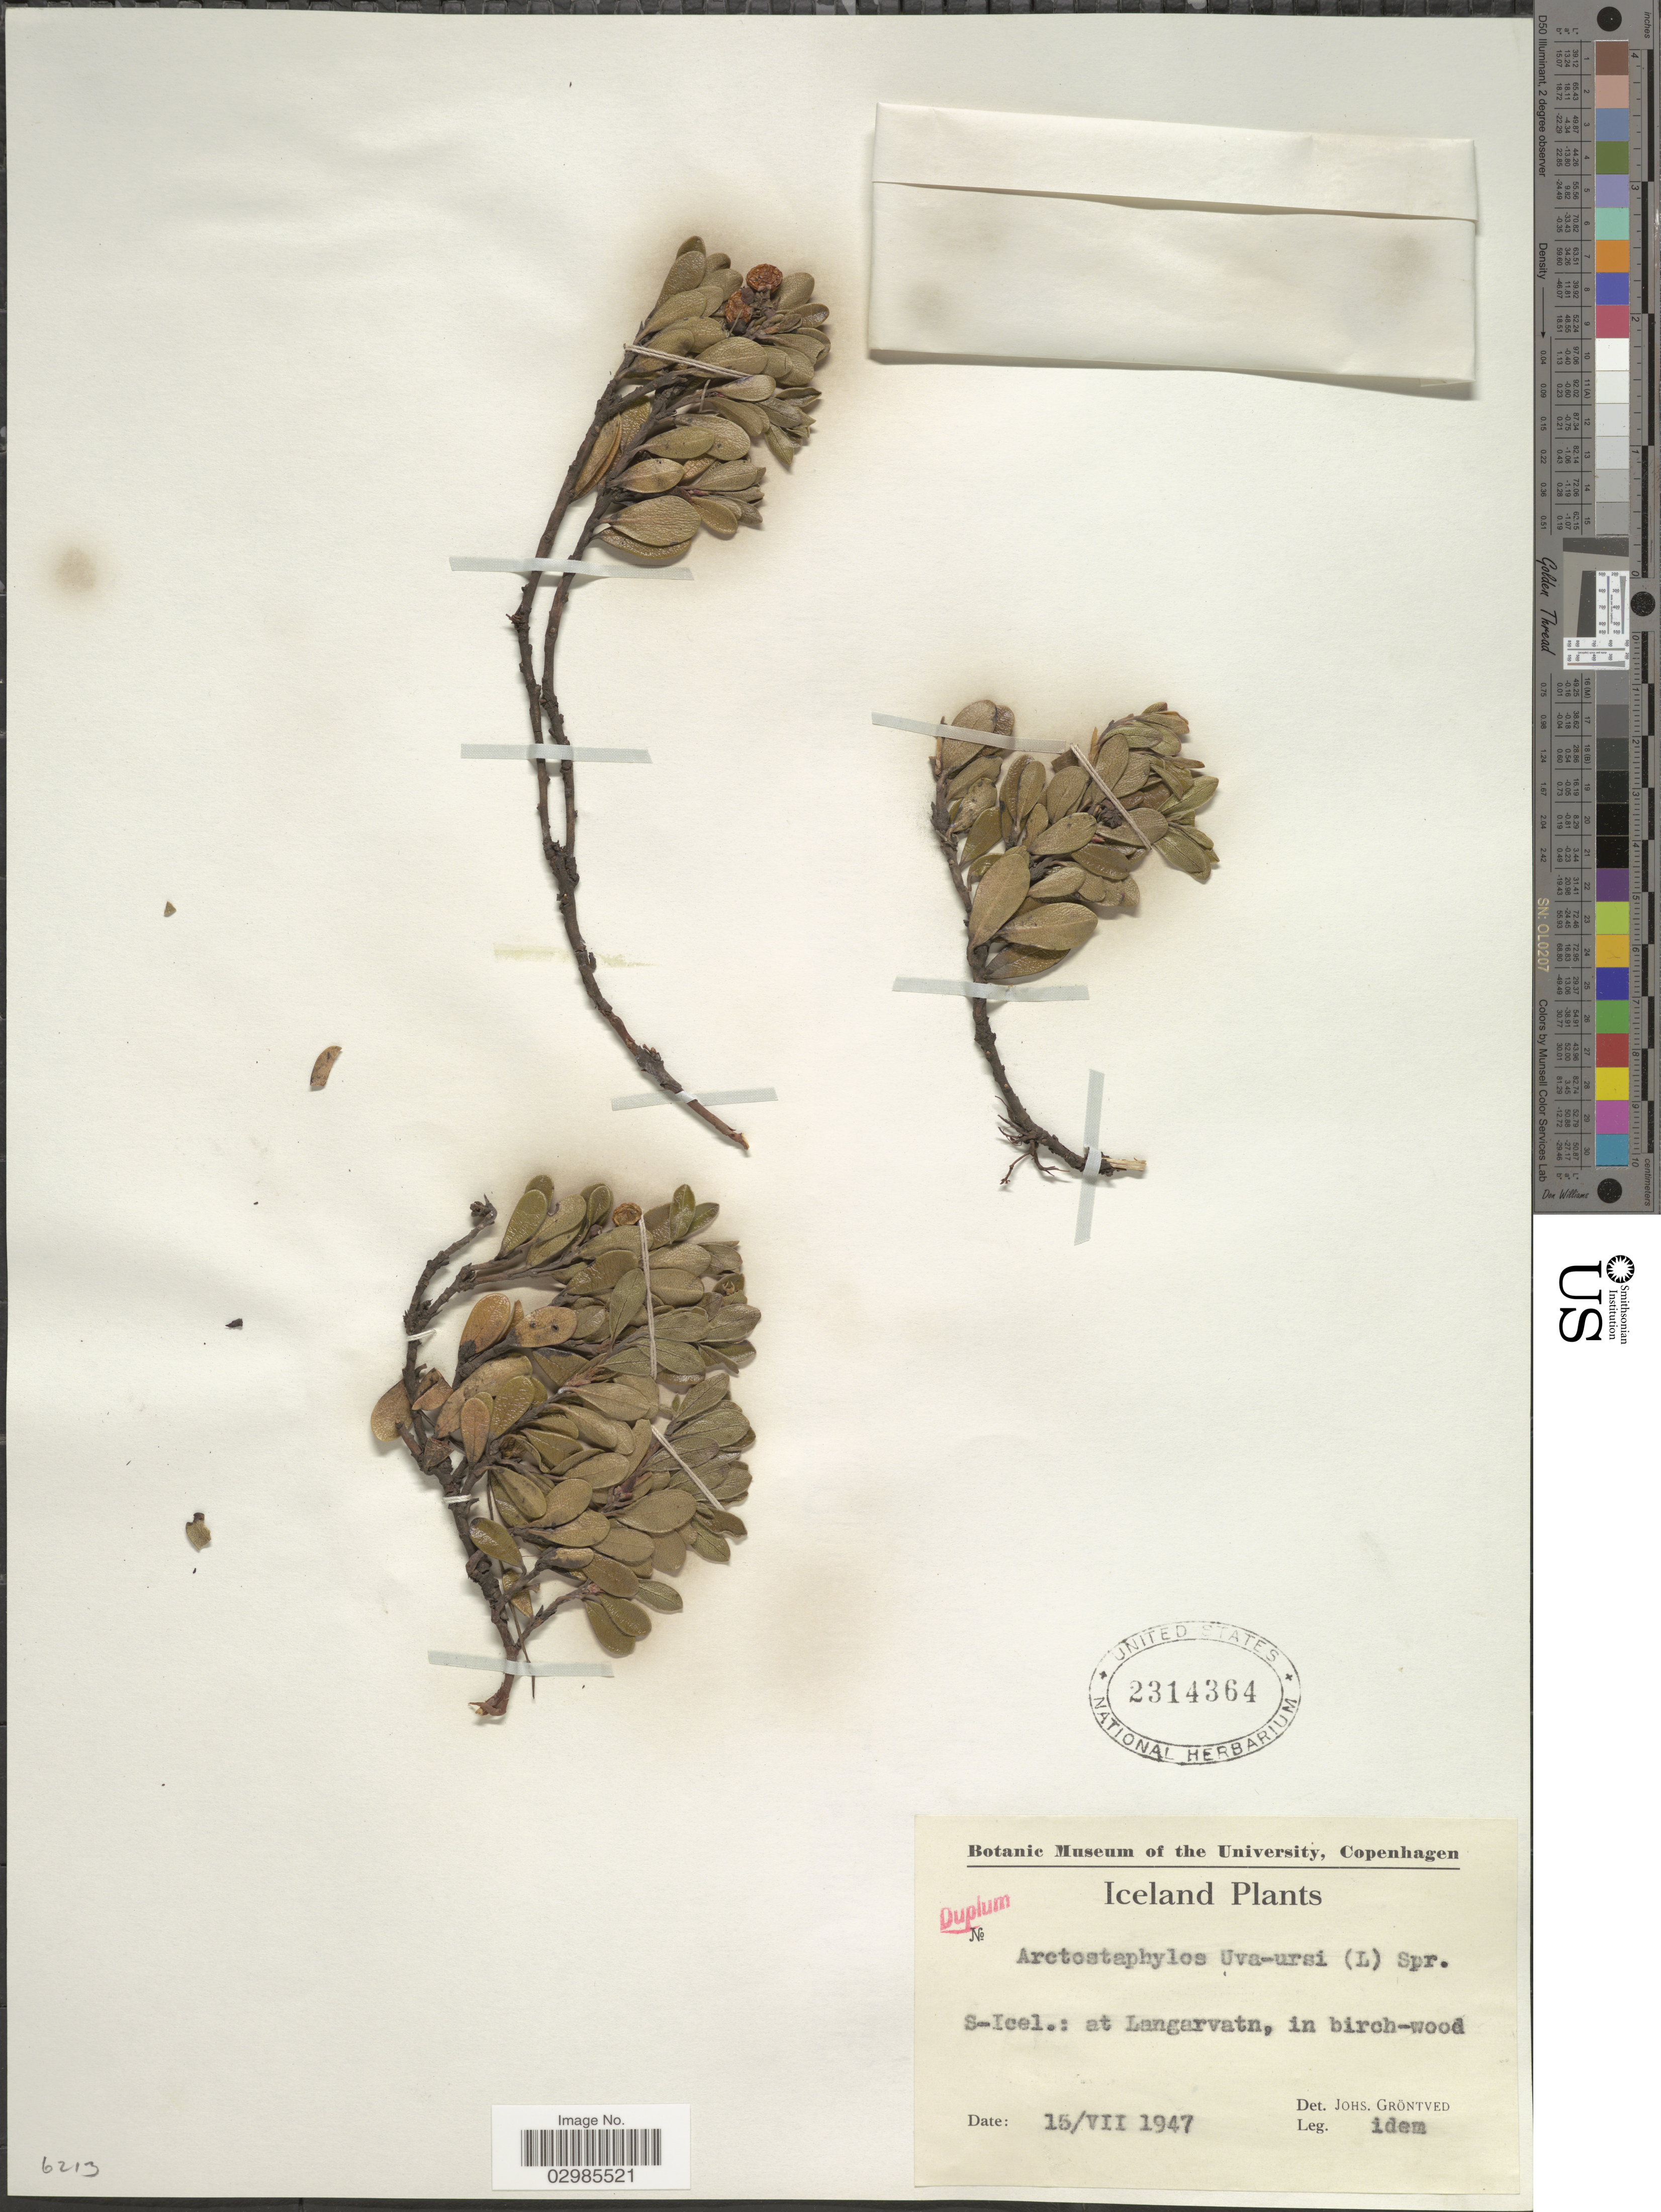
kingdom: Plantae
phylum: Tracheophyta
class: Magnoliopsida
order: Ericales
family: Ericaceae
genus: Arctostaphylos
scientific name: Arctostaphylos uva-ursi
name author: (L.) Spreng.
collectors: J. Gröntved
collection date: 1947-07-15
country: Iceland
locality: S-Icel.: at Langarvatn, in birch-wood.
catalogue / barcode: US 2314364